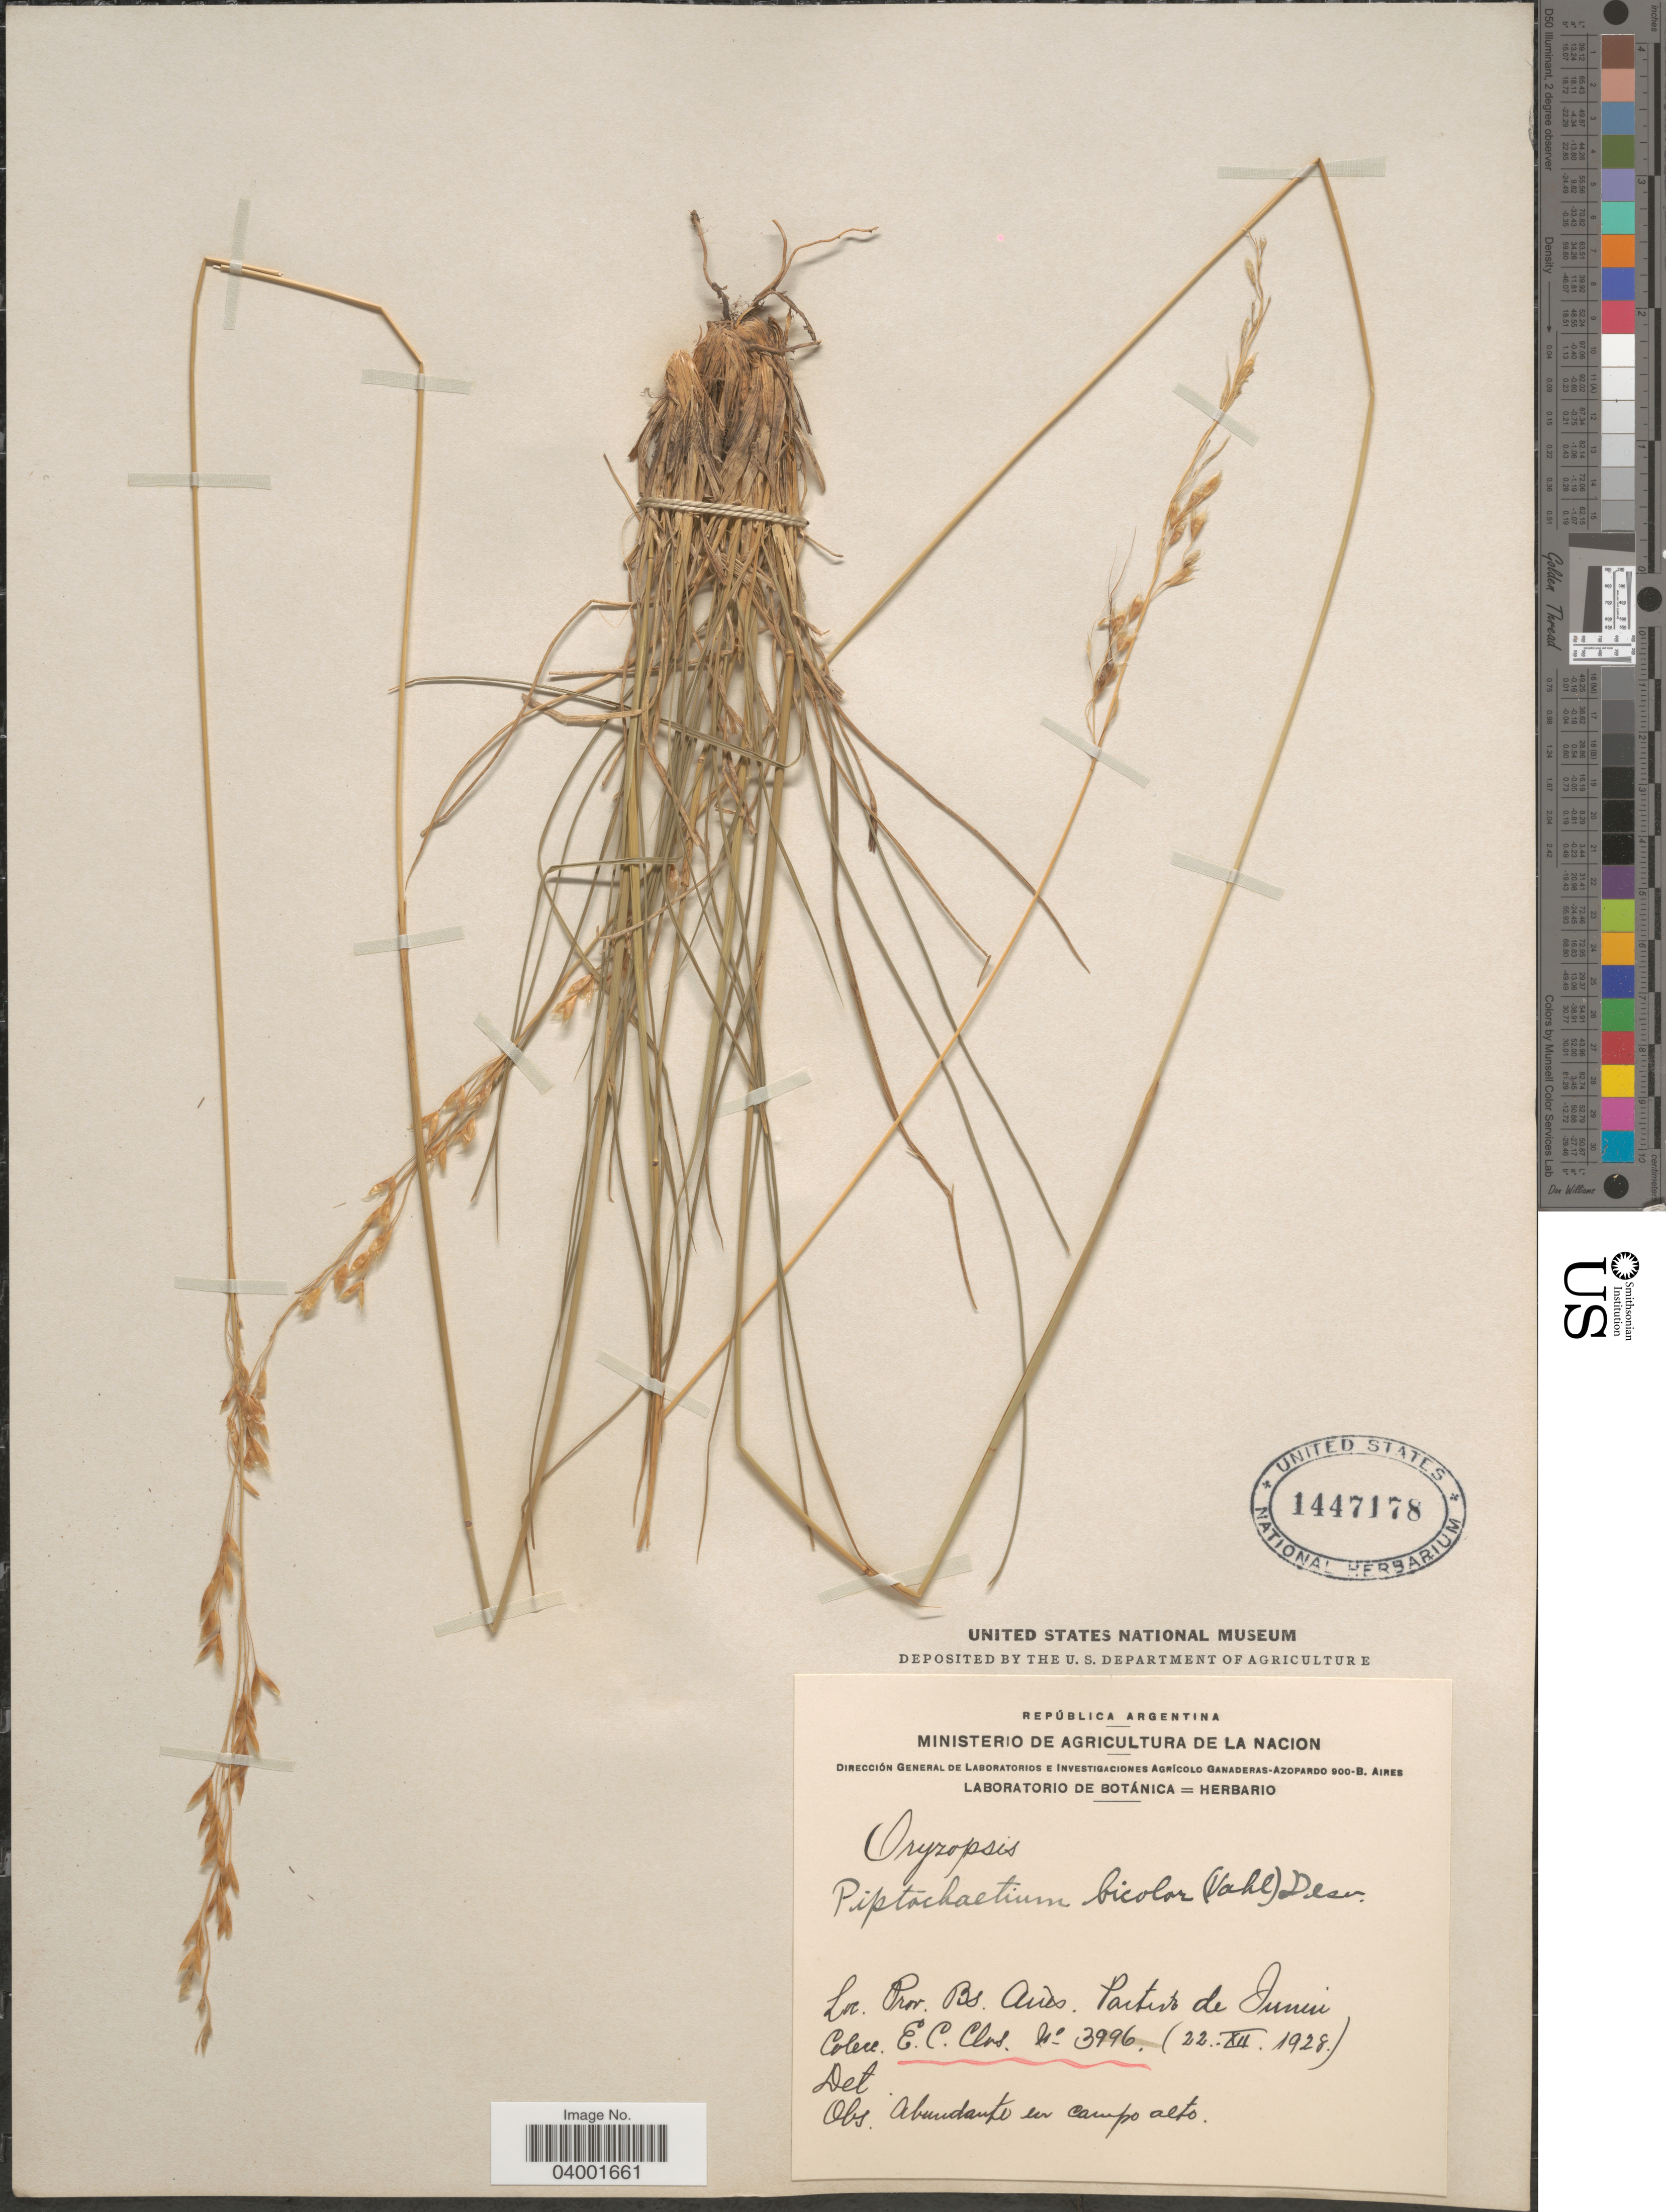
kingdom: Plantae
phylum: Tracheophyta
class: Liliopsida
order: Poales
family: Poaceae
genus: Piptochaetium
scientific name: Piptochaetium bicolor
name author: (Vahl) É. Desv.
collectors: E. Clos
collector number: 3996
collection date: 1928-12-22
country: Argentina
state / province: Buenos Aires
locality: Partido de Junin.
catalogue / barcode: US 1447178